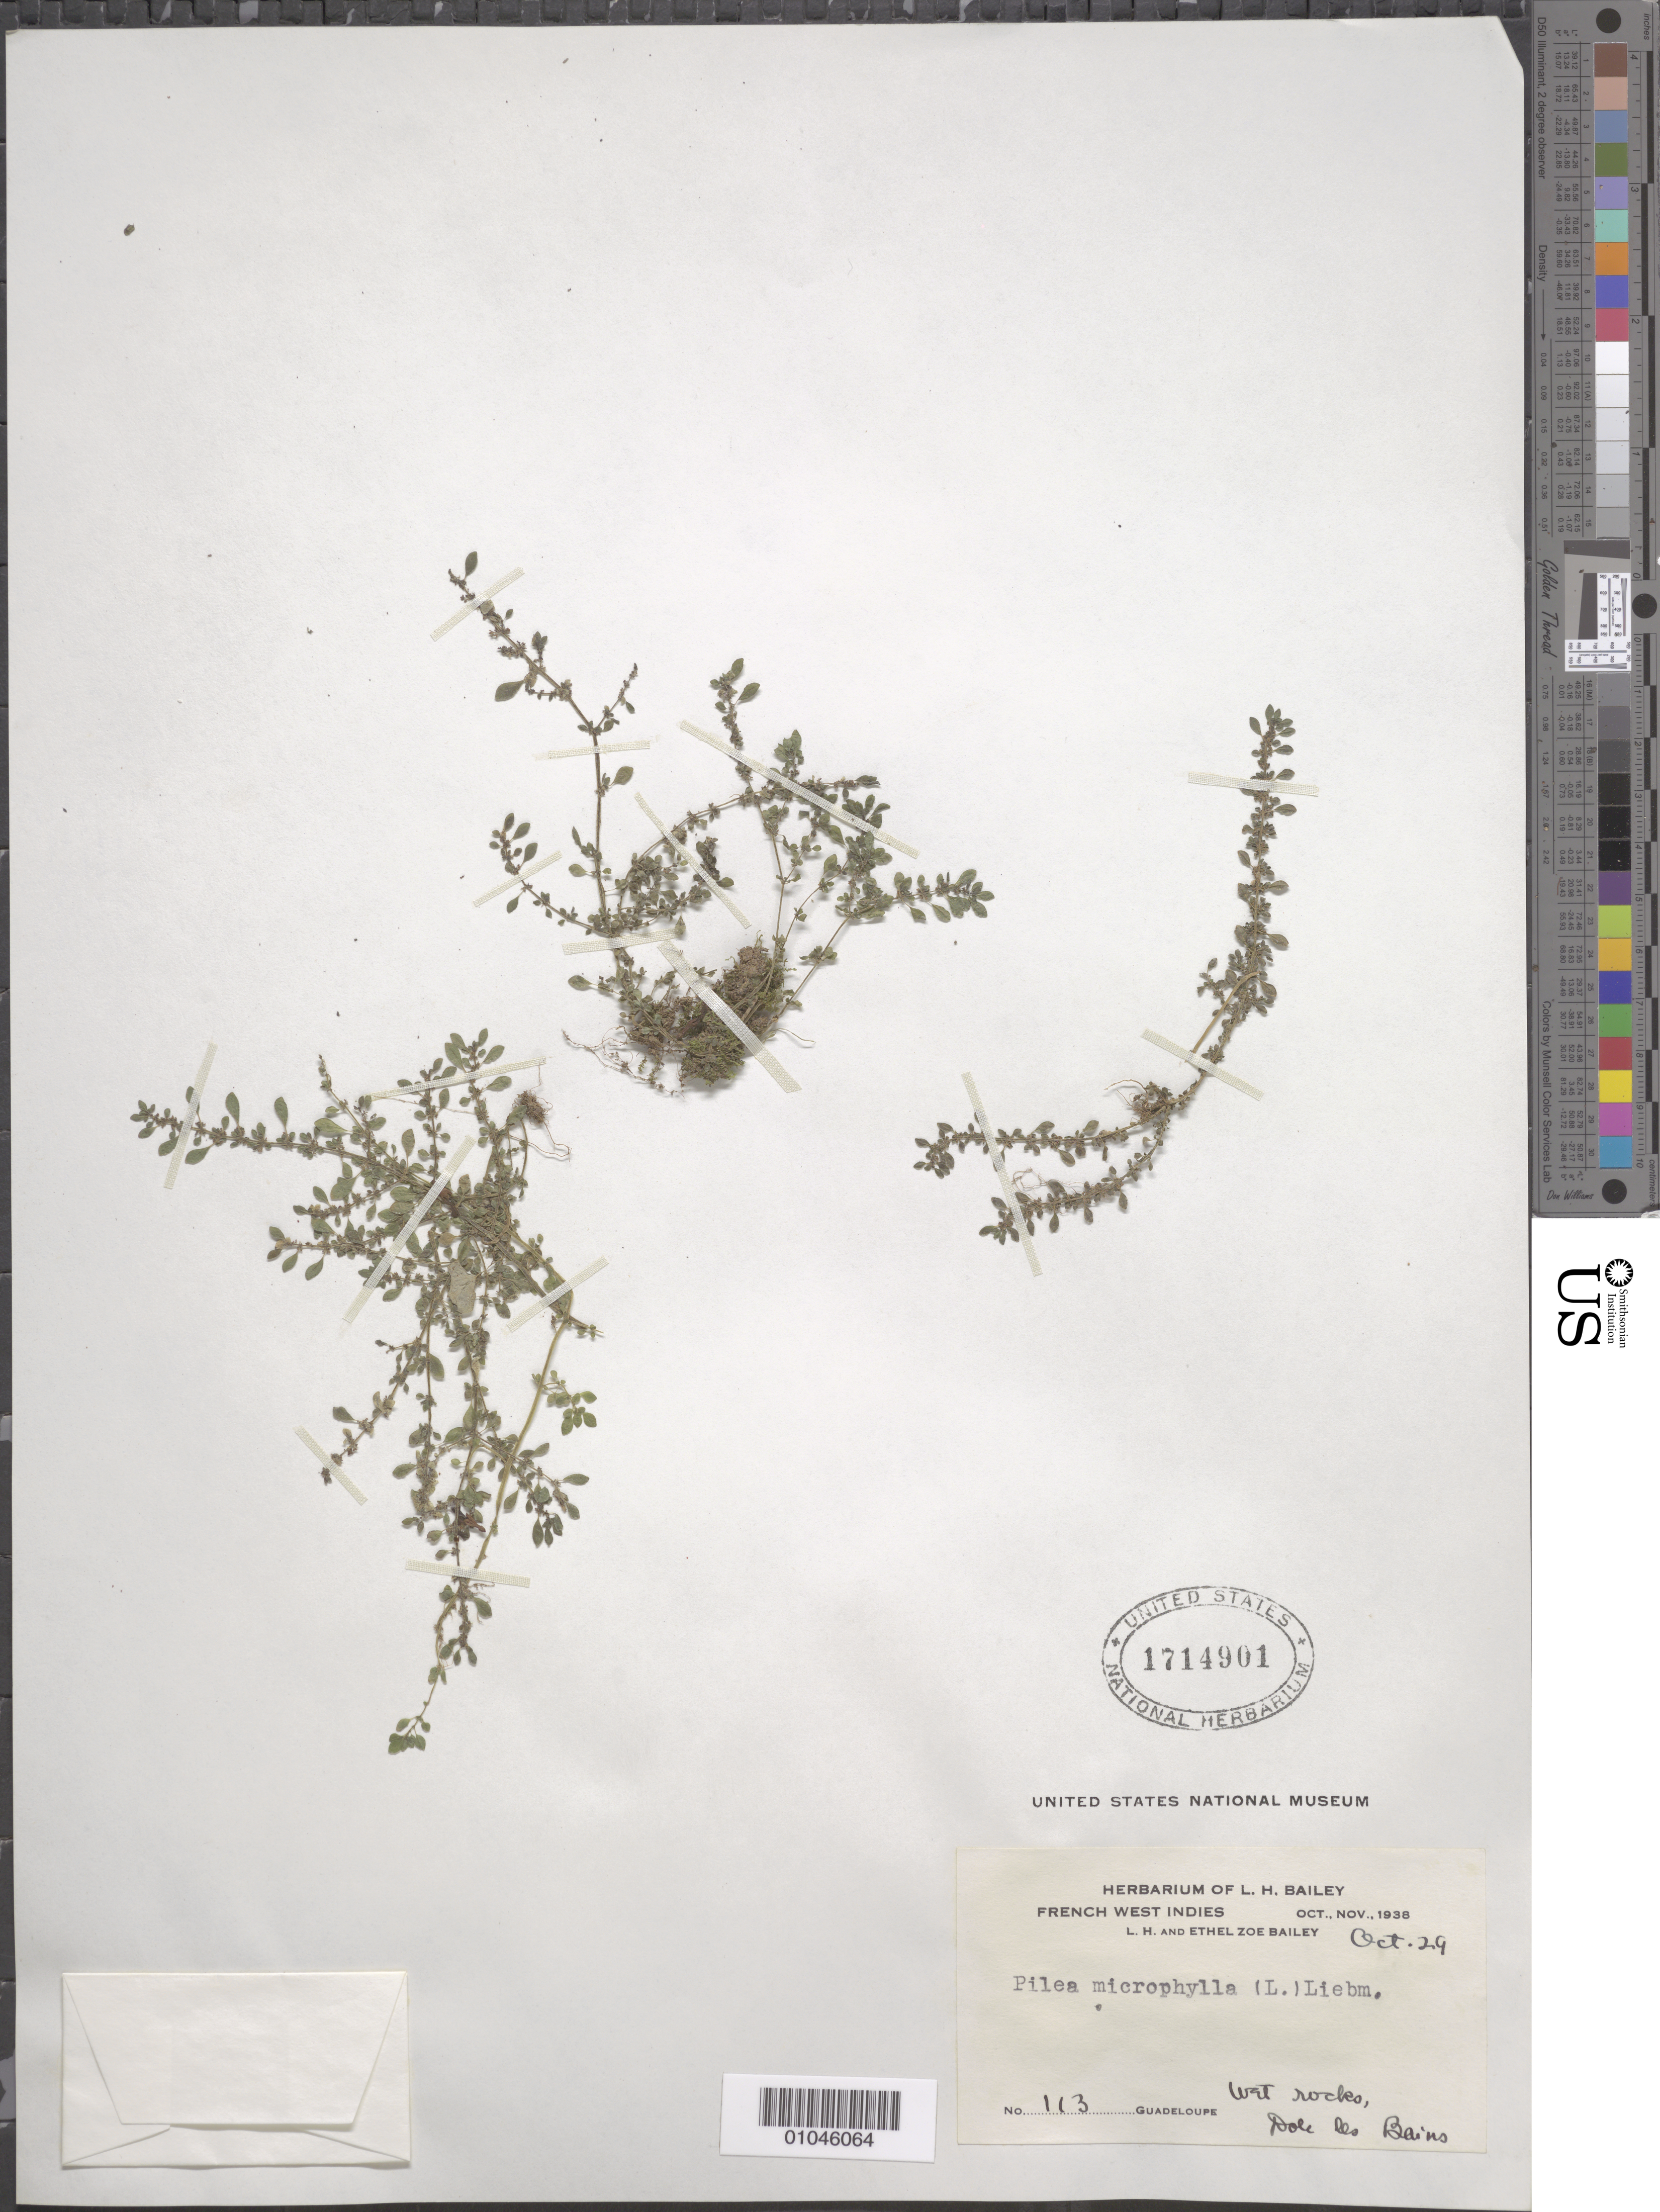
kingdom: Plantae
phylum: Tracheophyta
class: Magnoliopsida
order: Rosales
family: Urticaceae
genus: Pilea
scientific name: Pilea microphylla var. microphylla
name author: (L.) Liebm.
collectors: E. Z. Bailey & L. H. Bailey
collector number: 113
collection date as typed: Oct 1938 to Nov 1938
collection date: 1938-10/1938-11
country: Guadeloupe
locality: Wet rocks. Dole les Baines.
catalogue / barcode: US 1714901